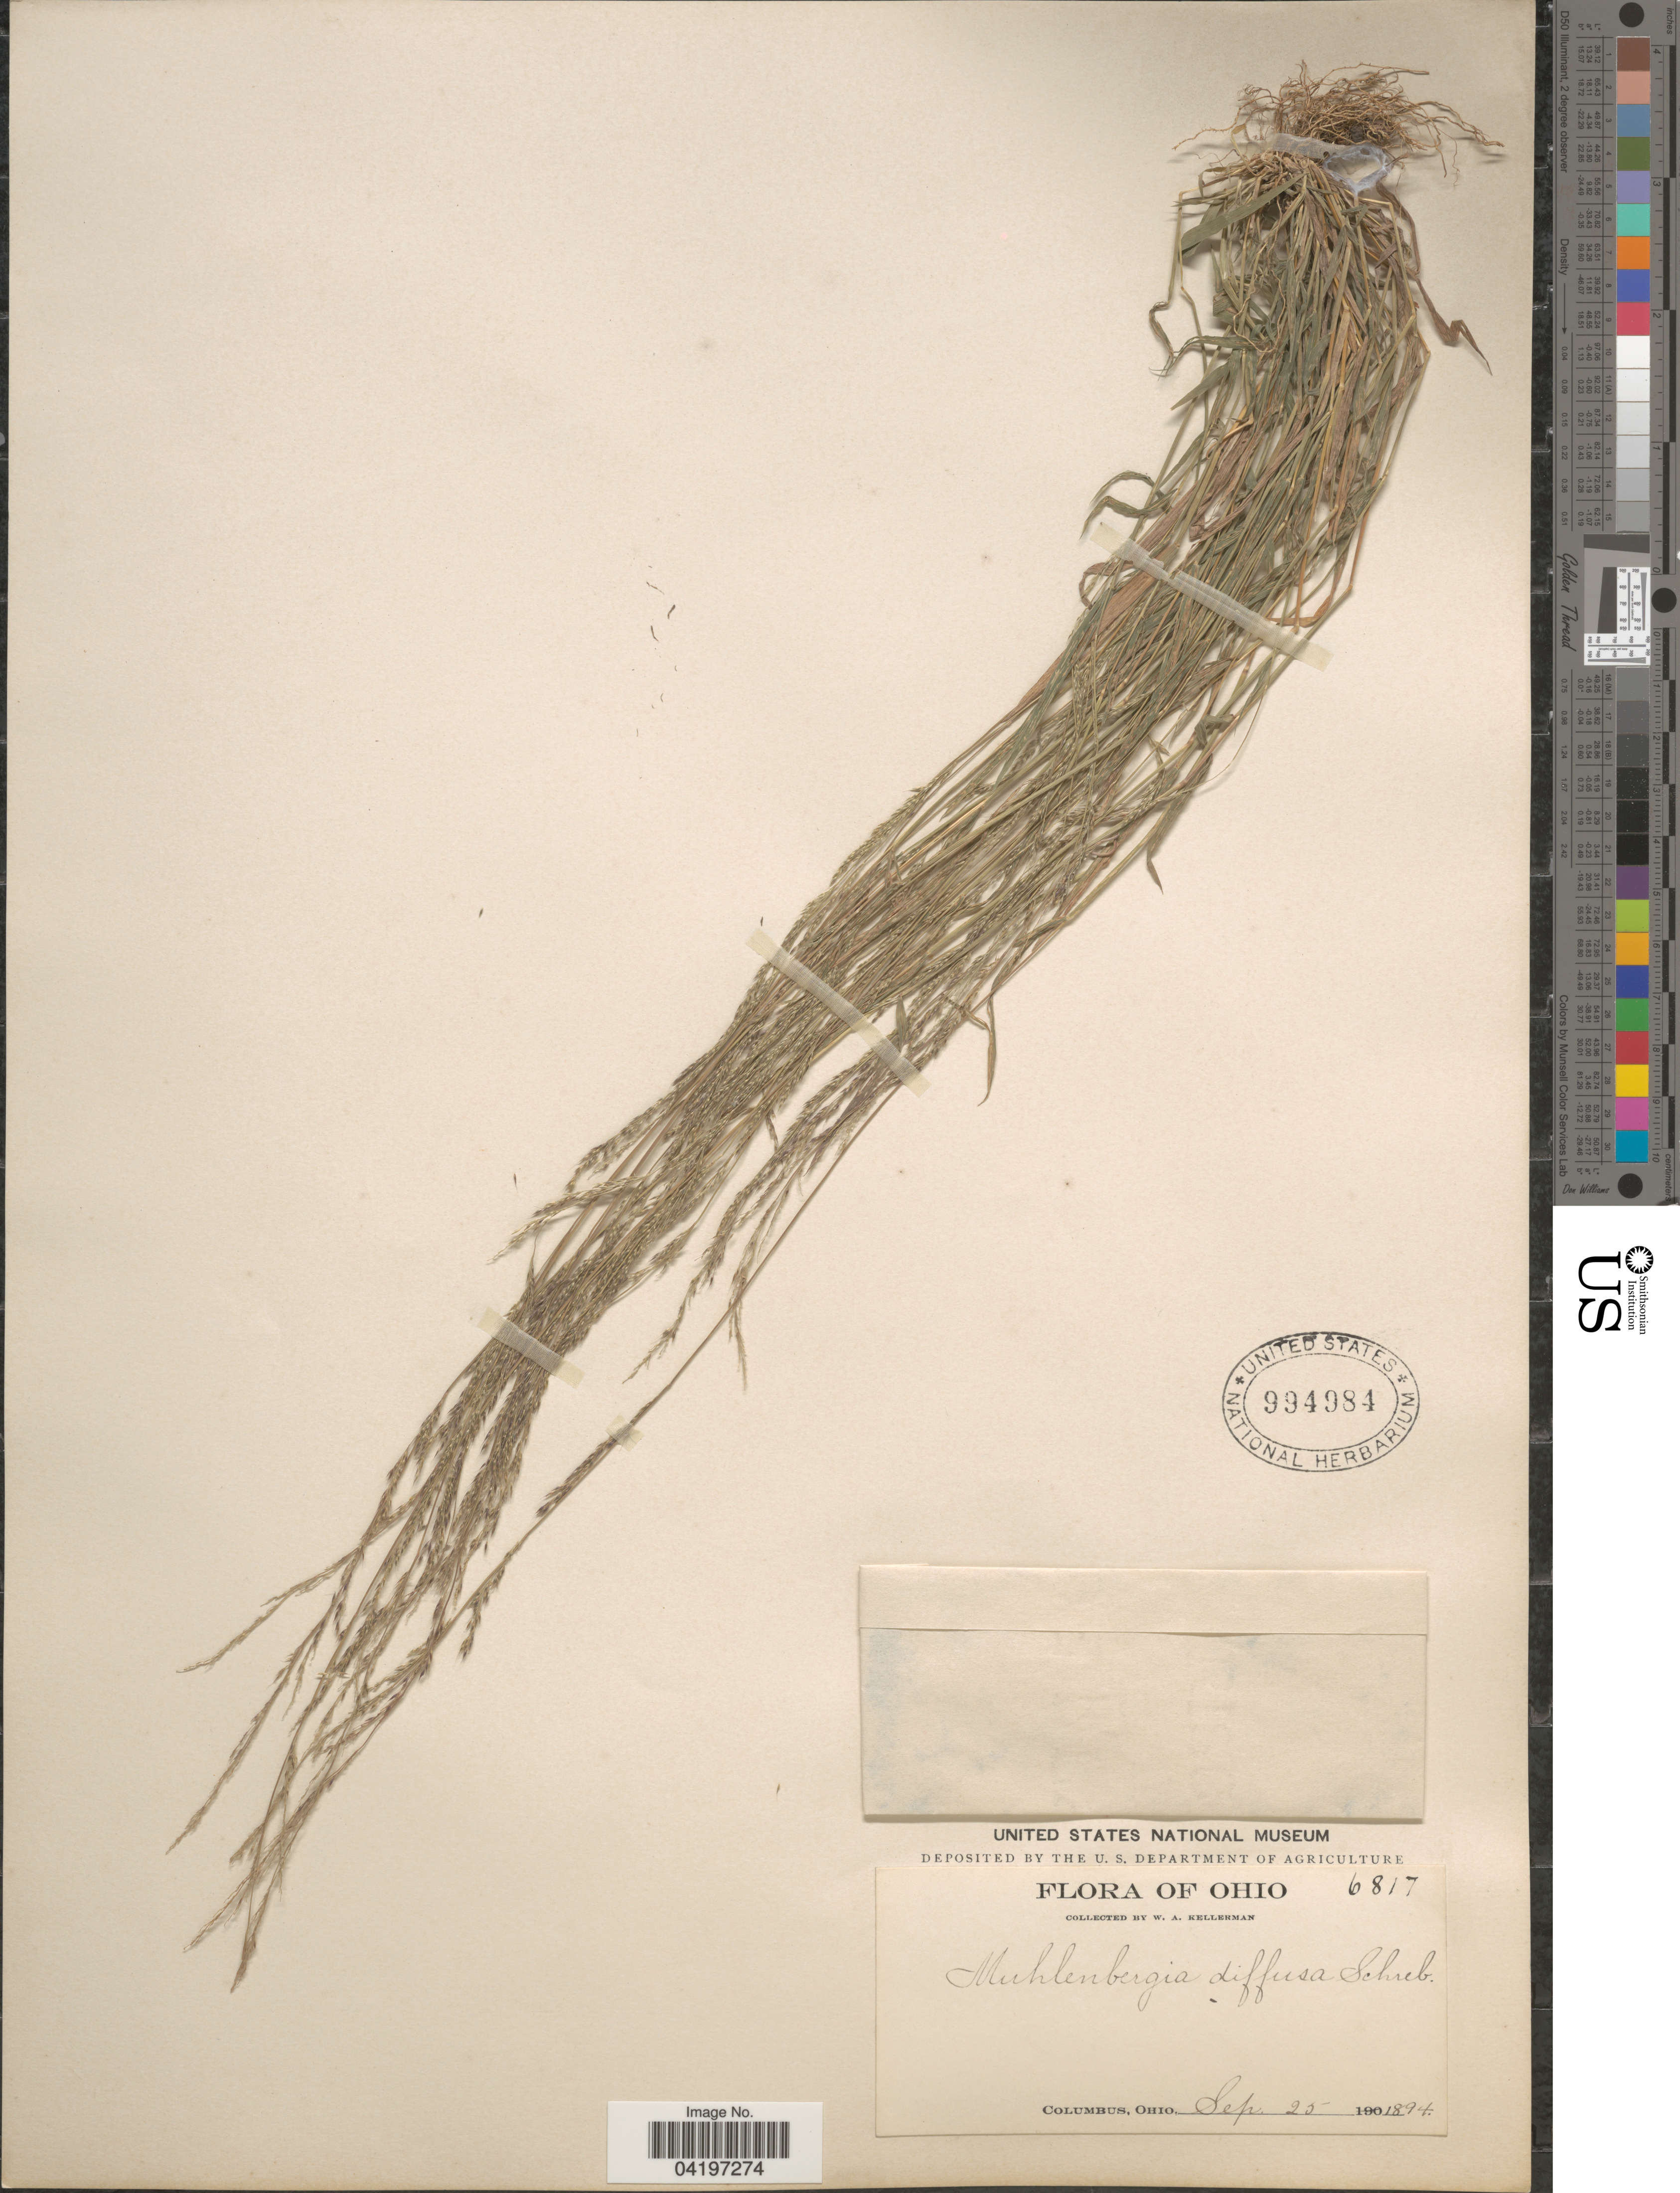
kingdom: Plantae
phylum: Tracheophyta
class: Liliopsida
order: Poales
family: Poaceae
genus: Muhlenbergia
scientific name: Muhlenbergia schreberi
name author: J.F. Gmel.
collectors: W. Kellerman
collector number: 6817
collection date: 1894-09-25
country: United States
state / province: Ohio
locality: Columbus.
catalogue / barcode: US 994984